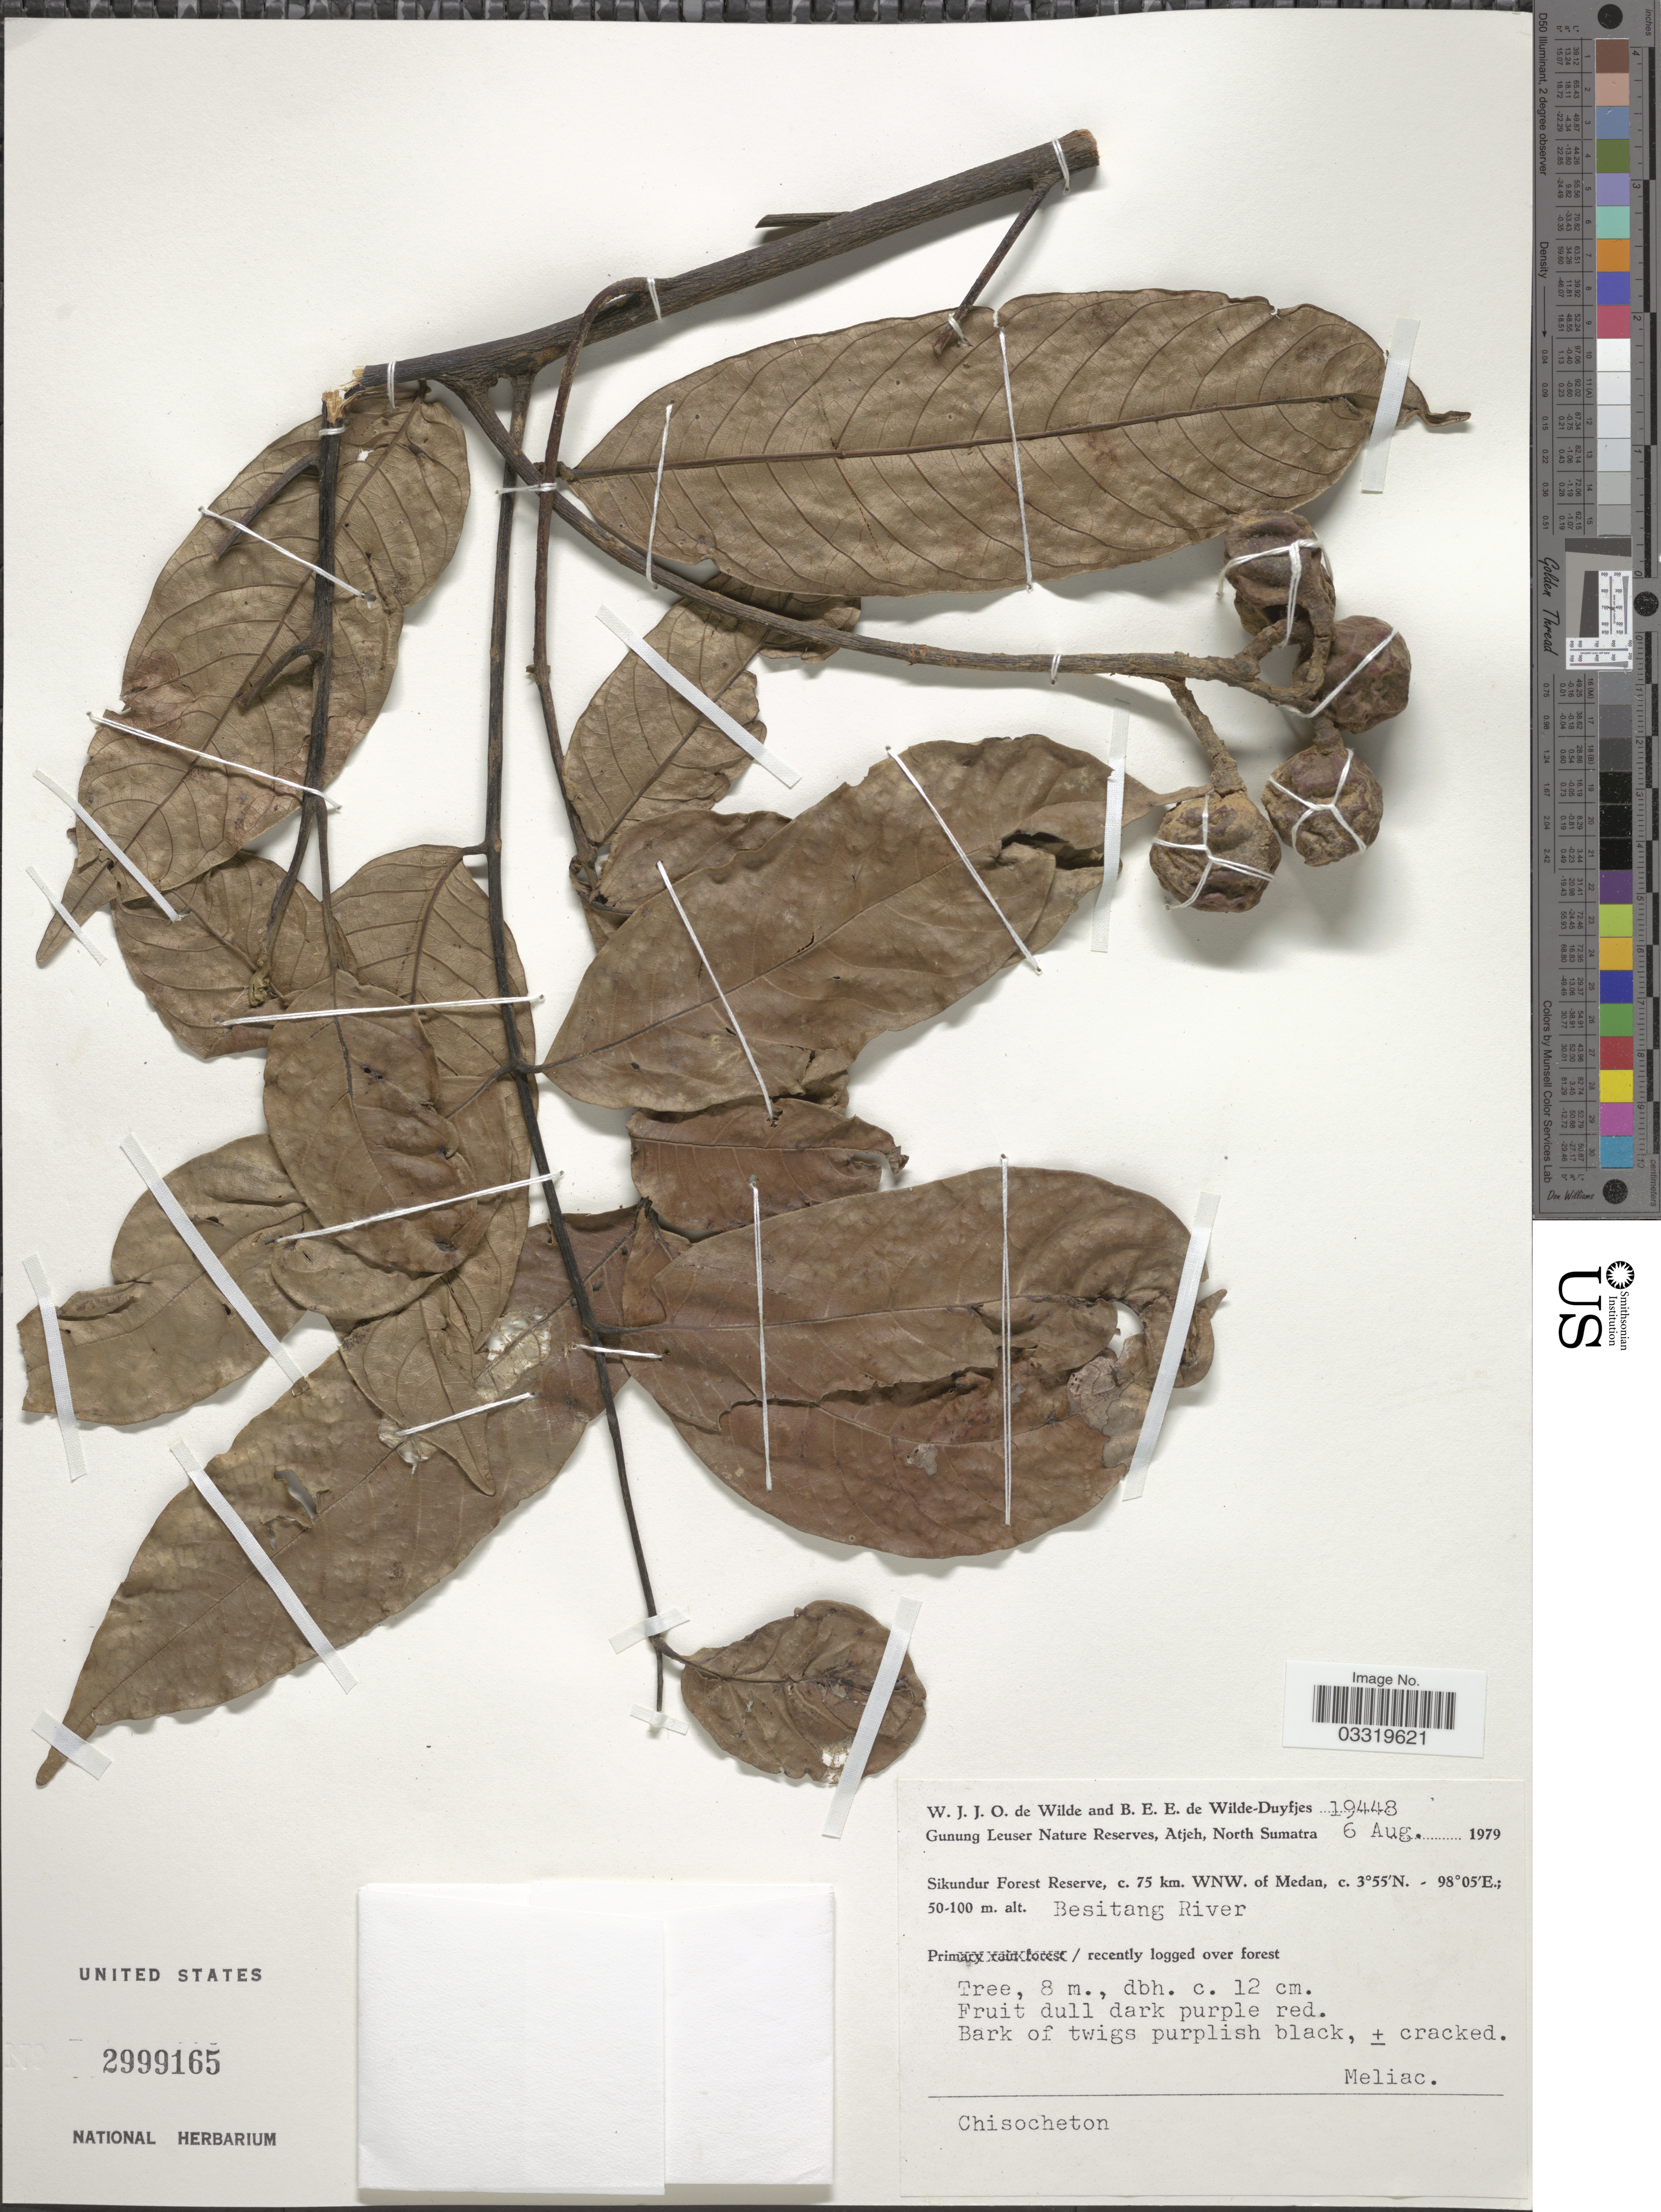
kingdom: Plantae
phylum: Tracheophyta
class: Magnoliopsida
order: Sapindales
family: Meliaceae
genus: Chisocheton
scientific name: Chisocheton sp.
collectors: W. J. de Wilde & B. E. de Wilde-Duyfjes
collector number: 19448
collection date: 1979-08-06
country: Indonesia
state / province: Sumatra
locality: Gunung Leuser Nature Reserves, Atjeh, North Sumatra. Sikundur Forest Reserve, c. 75 km. WNW. of Medan. Besitang River.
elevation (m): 50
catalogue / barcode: US 2999165